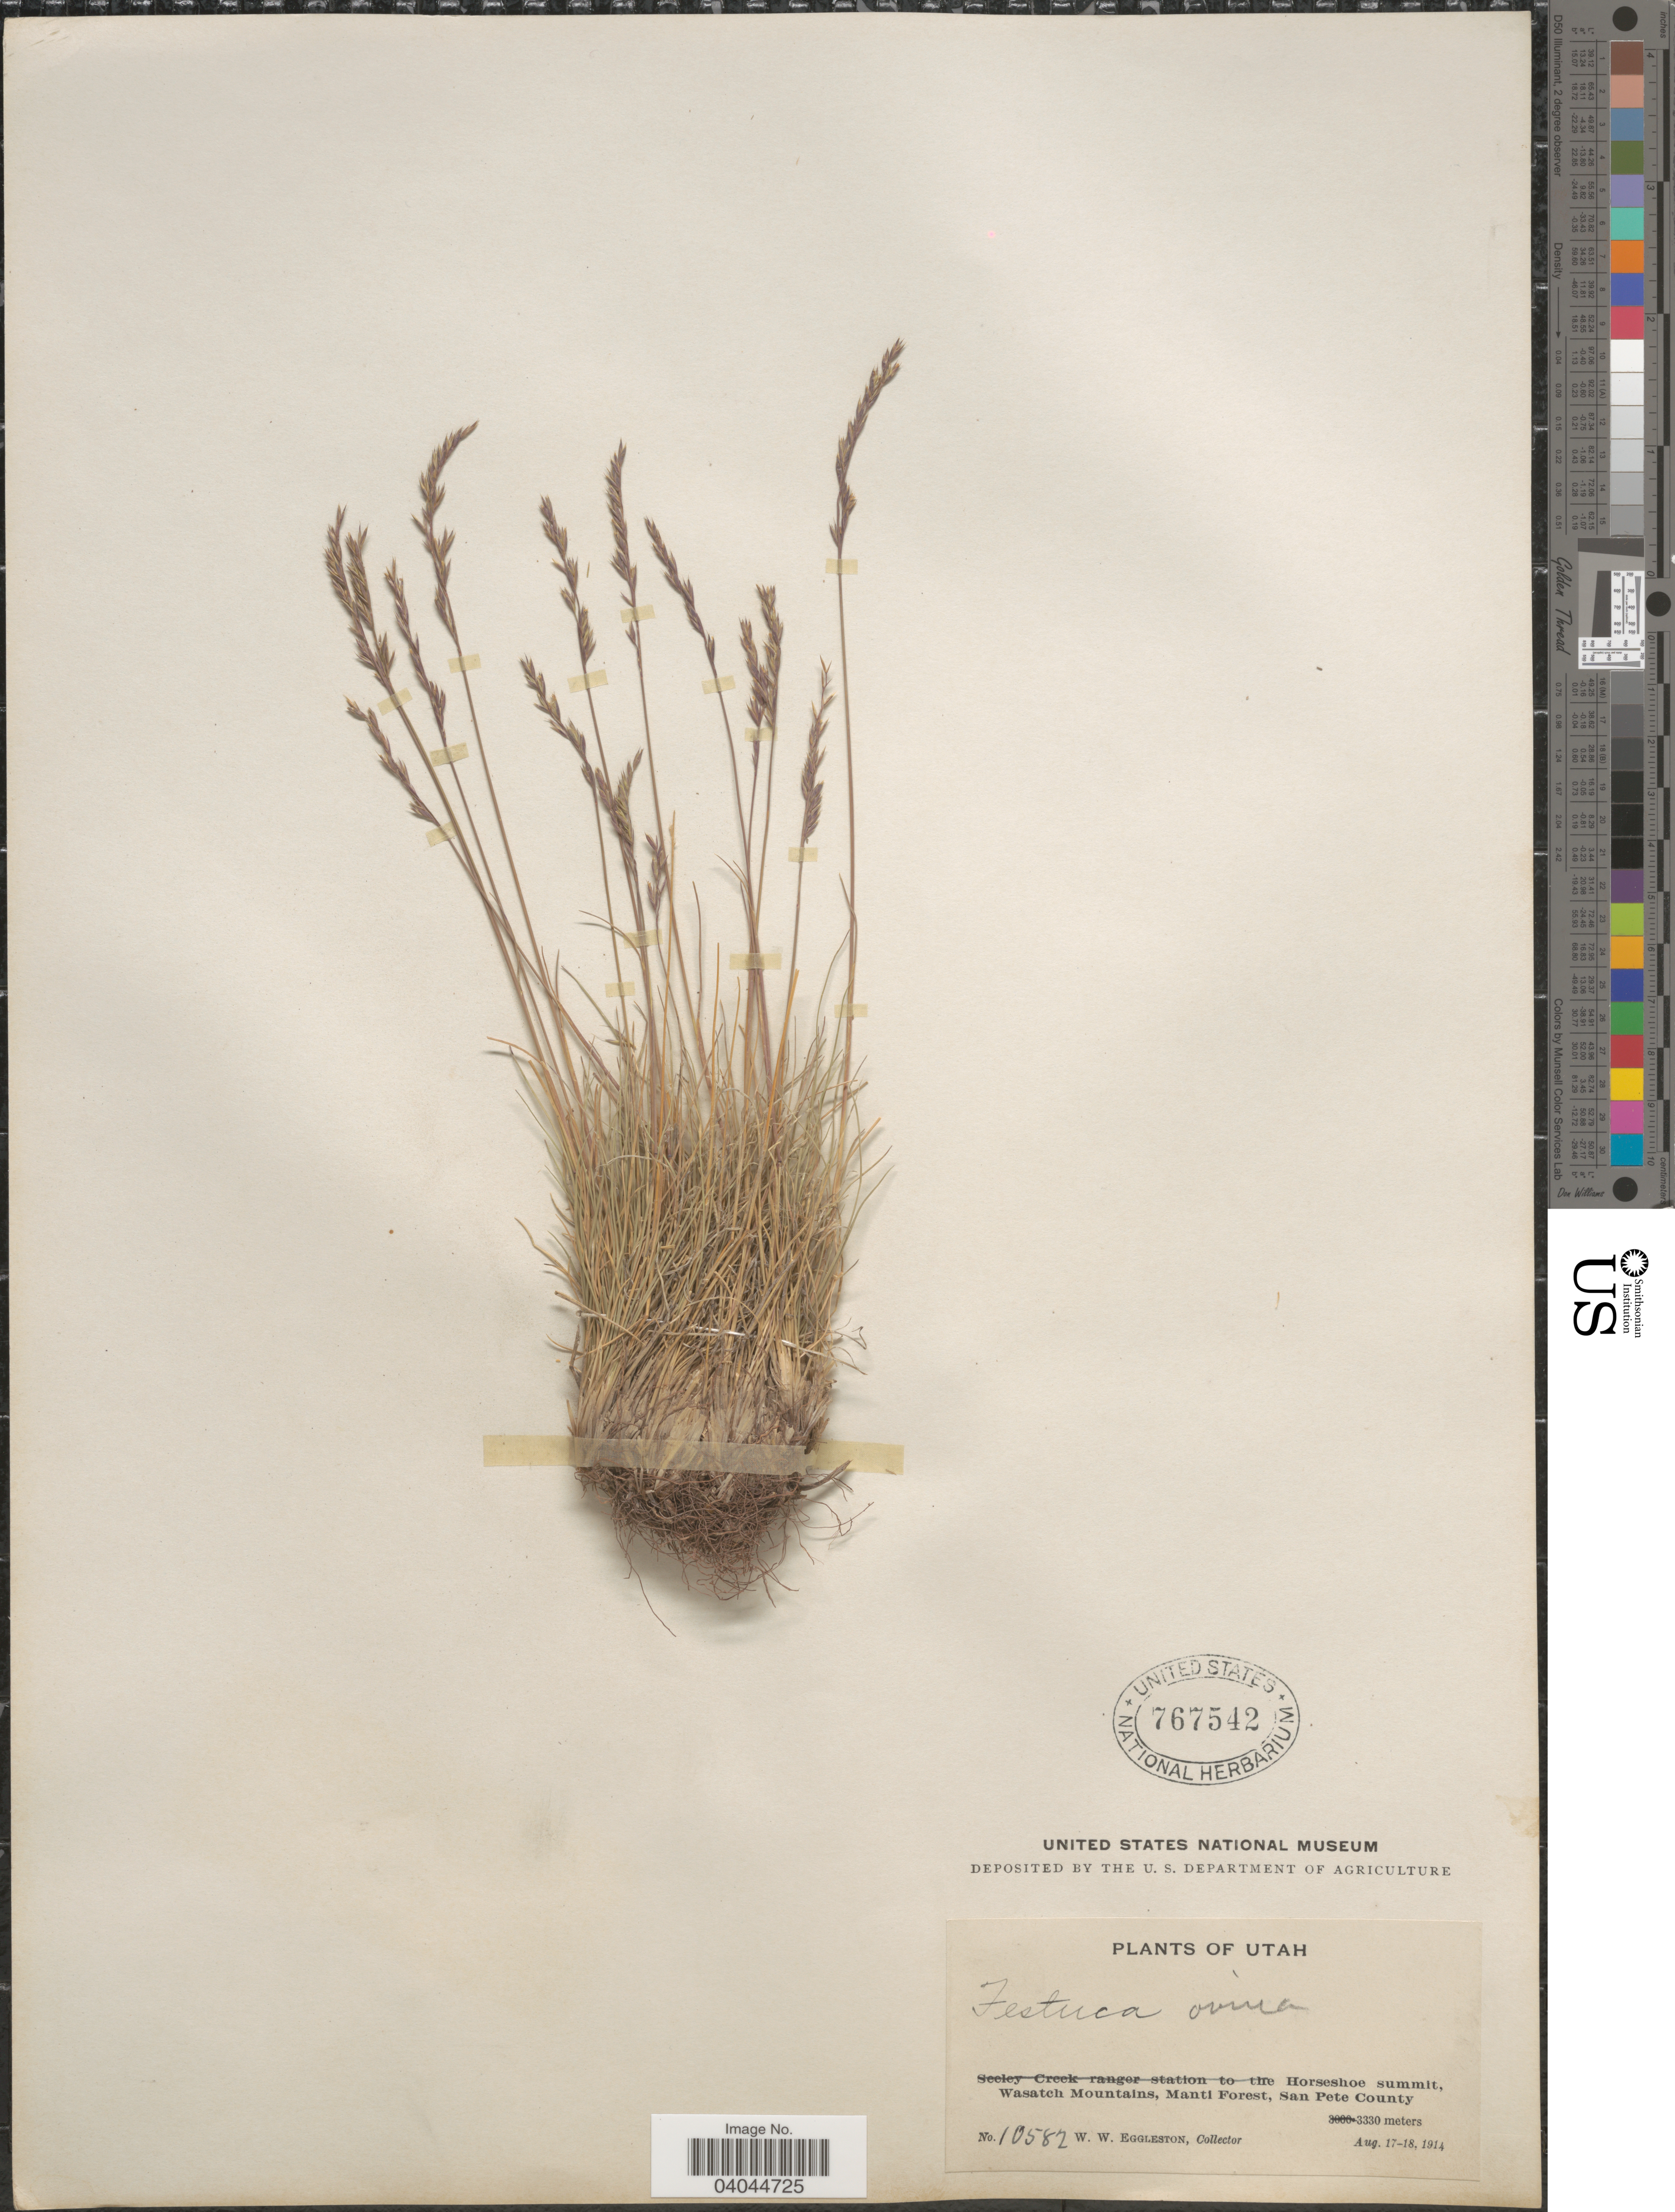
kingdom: Plantae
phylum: Tracheophyta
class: Liliopsida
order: Poales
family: Poaceae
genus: Festuca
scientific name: Festuca ovina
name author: L.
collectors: W. W. Eggleston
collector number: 10582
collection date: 1914-08-17/1914-08-18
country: United States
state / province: Utah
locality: Horseshoe summit, Wasatch Mountains, Manti Forest, San Pete County.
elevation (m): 3330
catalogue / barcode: US 767542